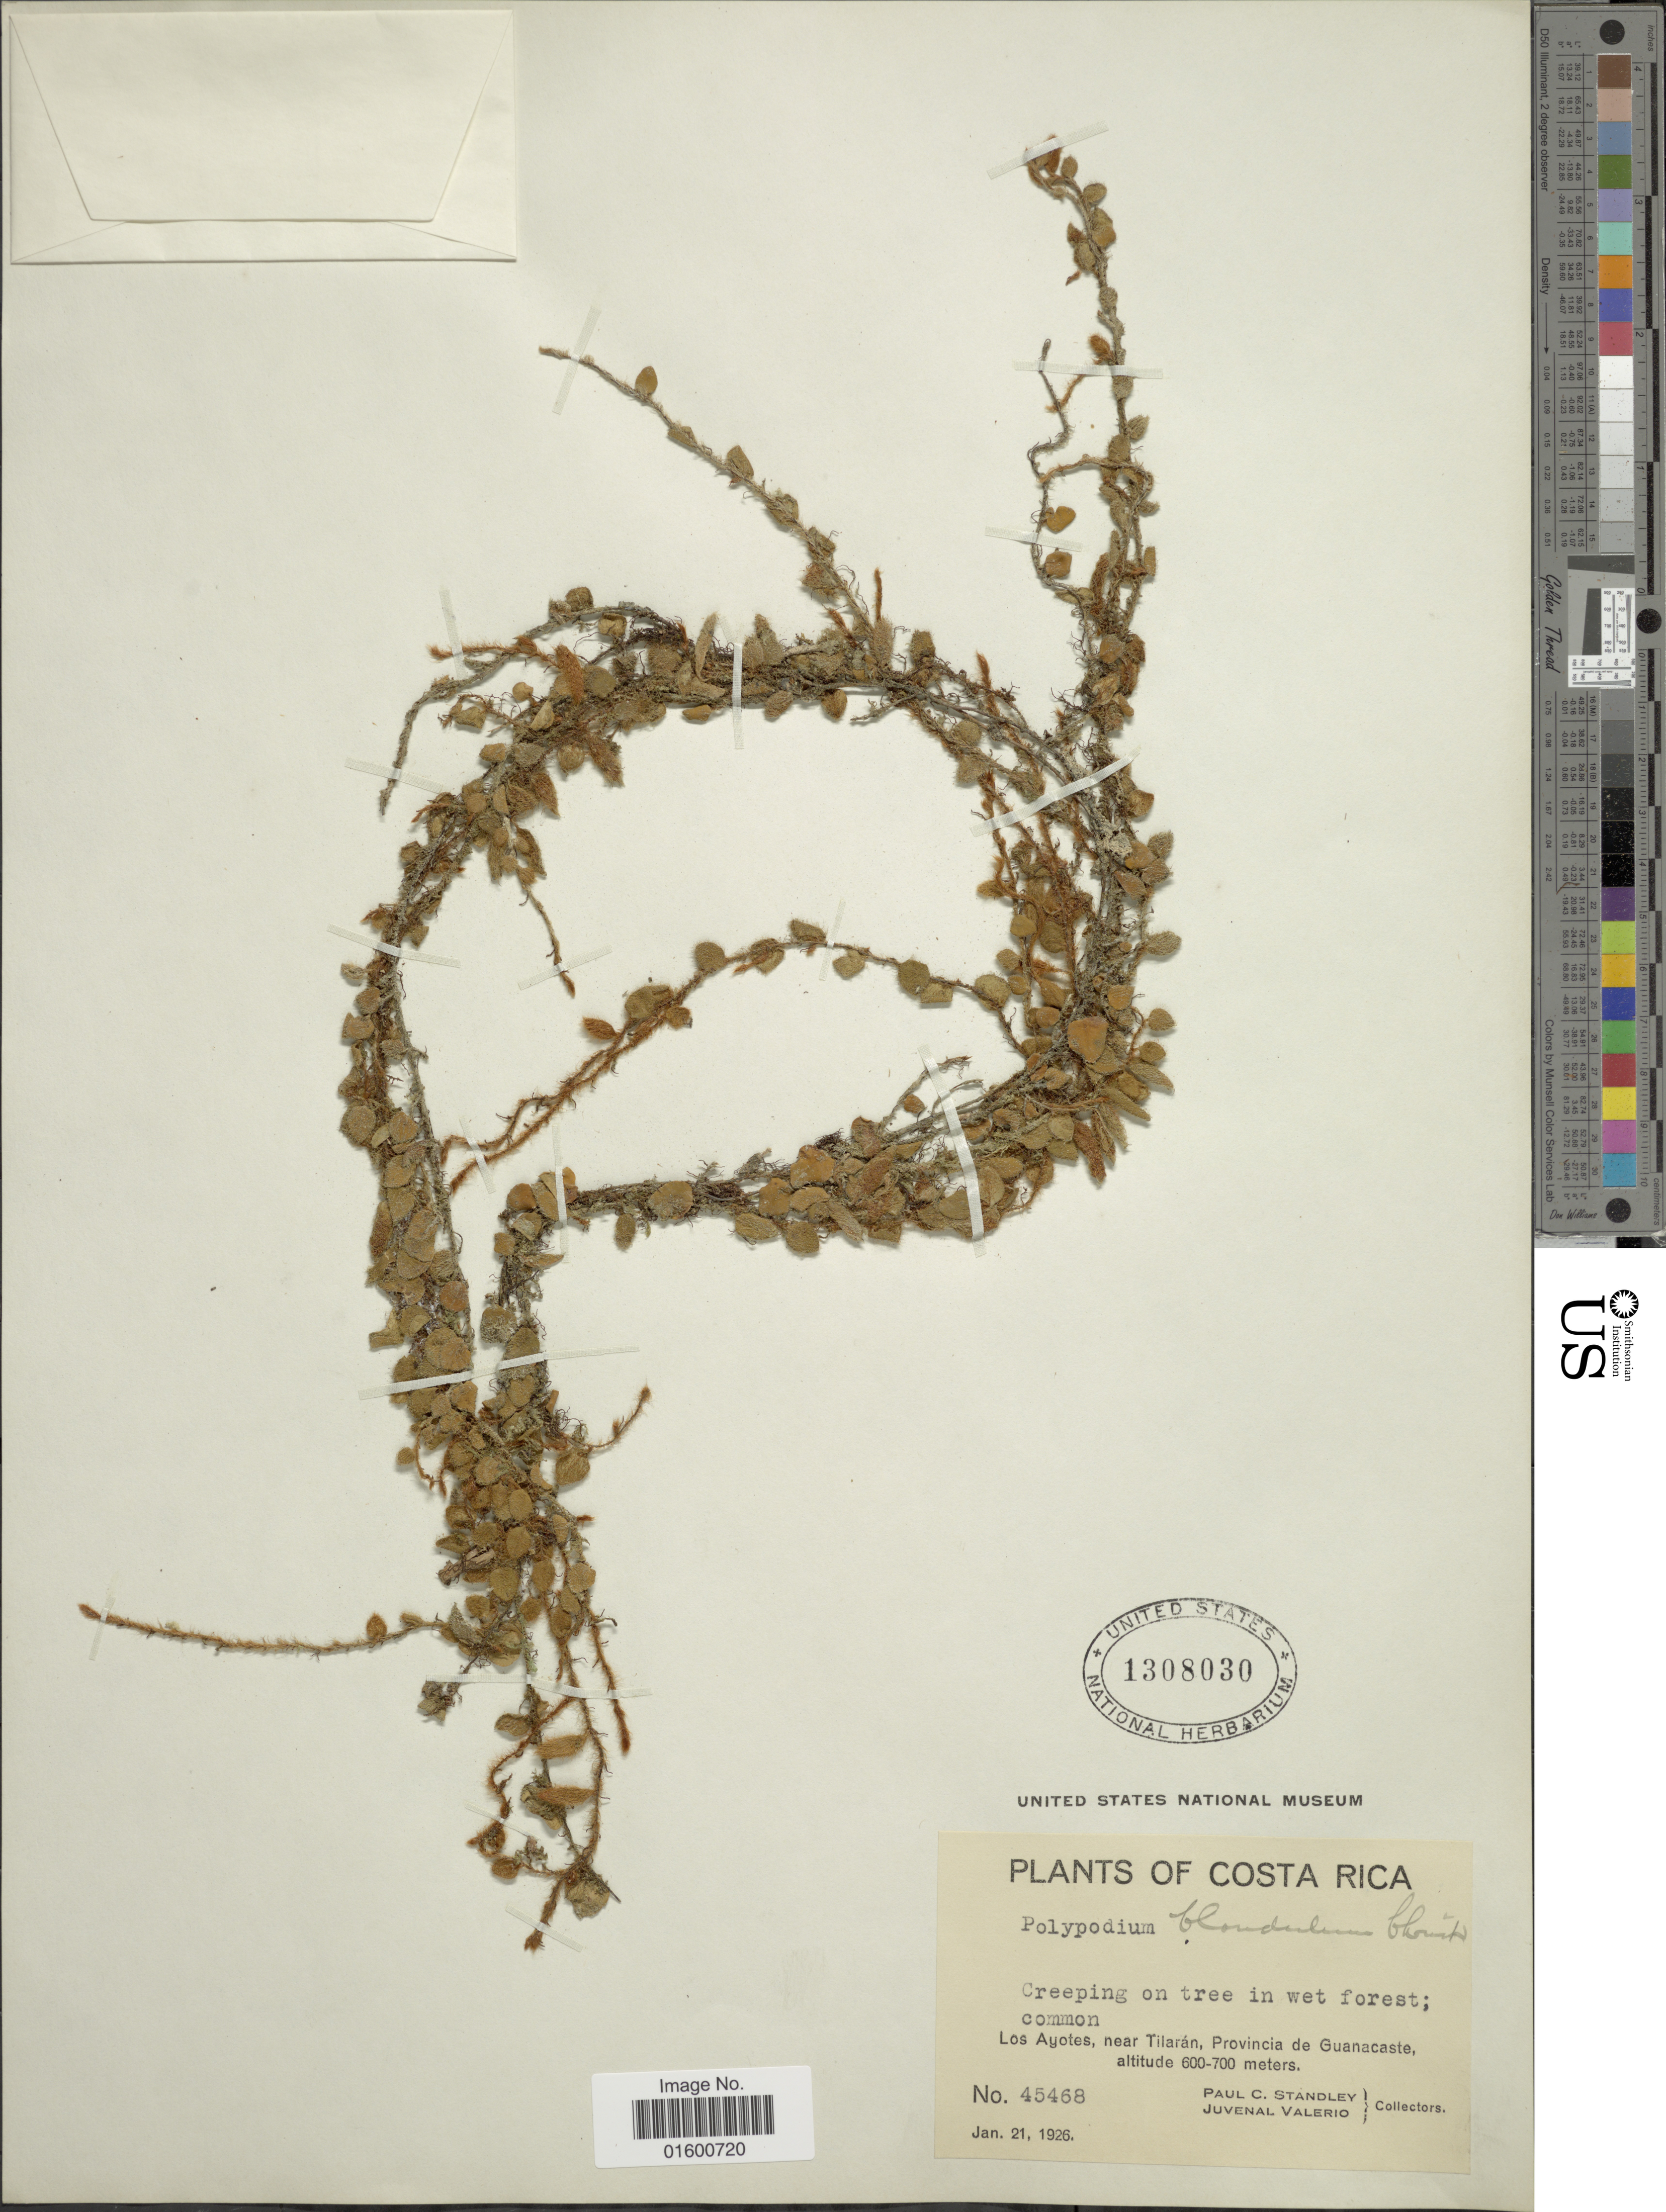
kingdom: Plantae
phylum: Tracheophyta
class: Polypodiopsida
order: Polypodiales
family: Polypodiaceae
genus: Microgramma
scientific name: Microgramma tecta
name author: (Kaulf.) Alston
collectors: P. C. Standley & J. Valerio R.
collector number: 45468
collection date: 1926-01-21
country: Costa Rica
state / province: Guanacaste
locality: Los Ayotes, near Tilaran, Provincia de Guanacaste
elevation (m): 600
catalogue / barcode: US 1308030